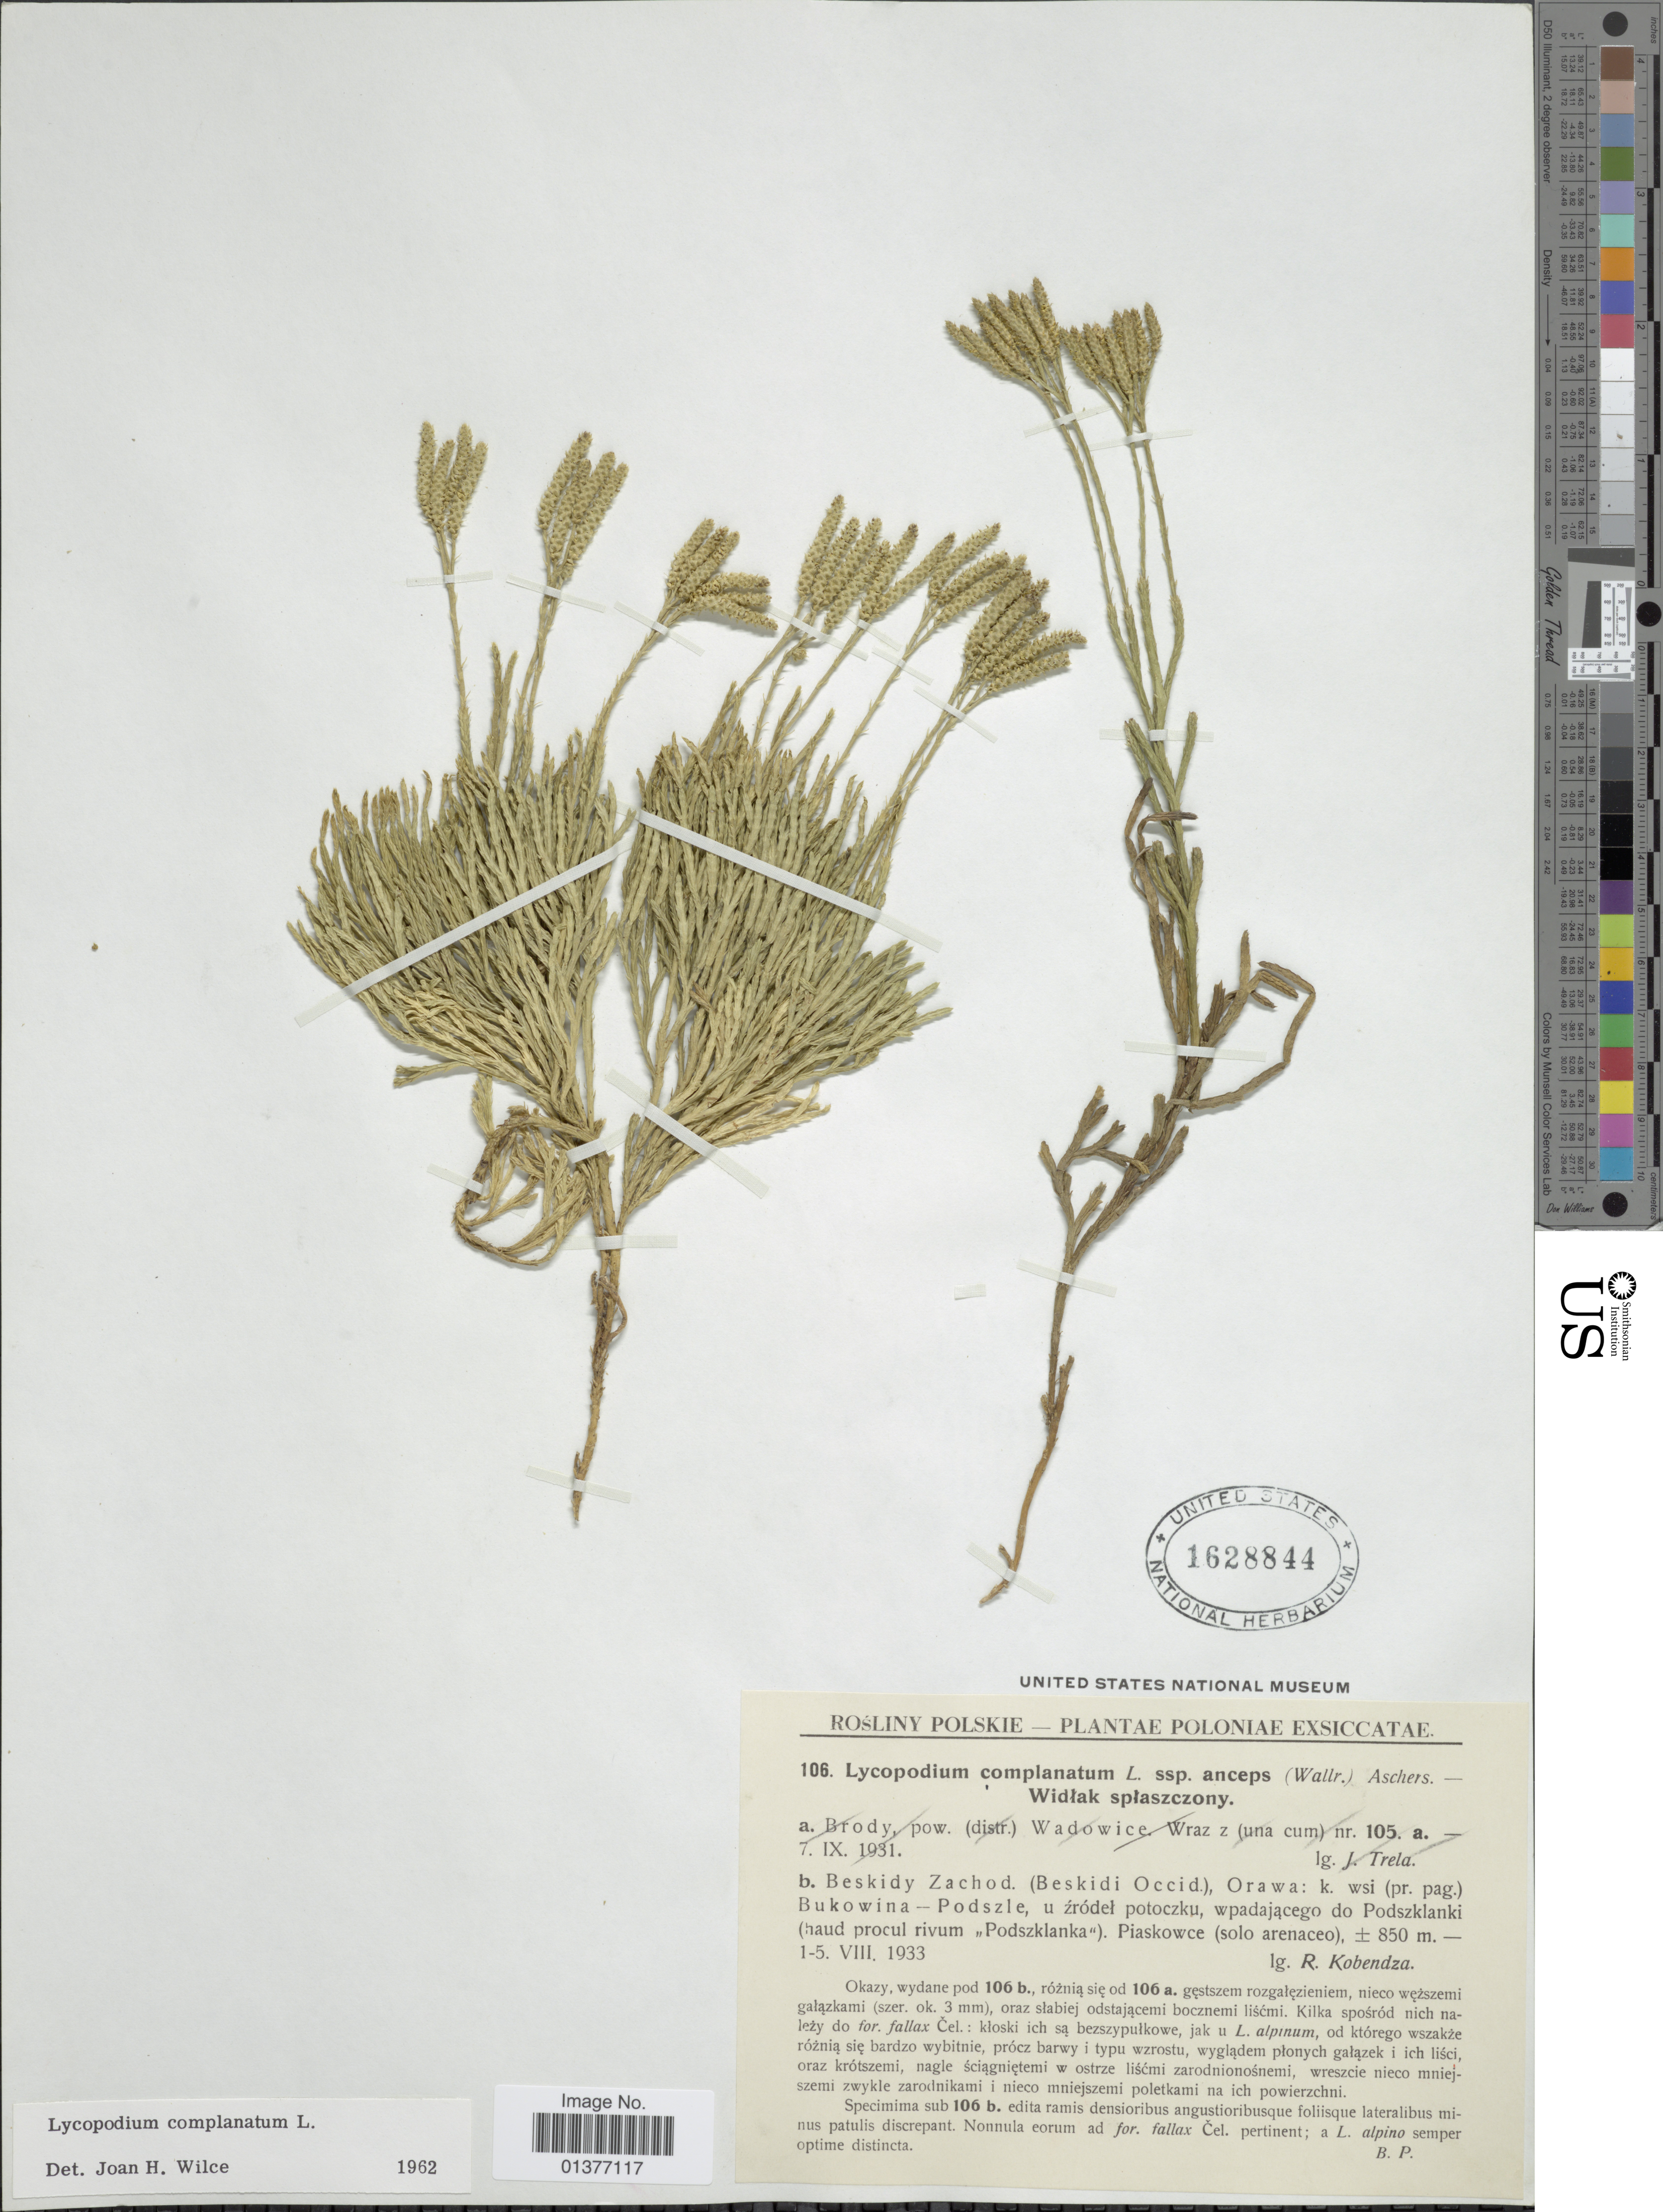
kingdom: Plantae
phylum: Tracheophyta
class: Lycopodiopsida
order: Lycopodiales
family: Lycopodiaceae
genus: Diphasiastrum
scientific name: Diphasiastrum complanatum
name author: (L.) Holub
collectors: R. Kobendza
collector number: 106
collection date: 1933-08-01/1933-08-05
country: Poland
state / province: Malopolskie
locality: Beskidy Zachod.(Beskidi Occid.), Orawa: k. wsi.(pr. pag) Bukowina-Podszle, u zrodel potoczku, wpadajacego do Podszklanki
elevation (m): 850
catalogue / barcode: US 1628844